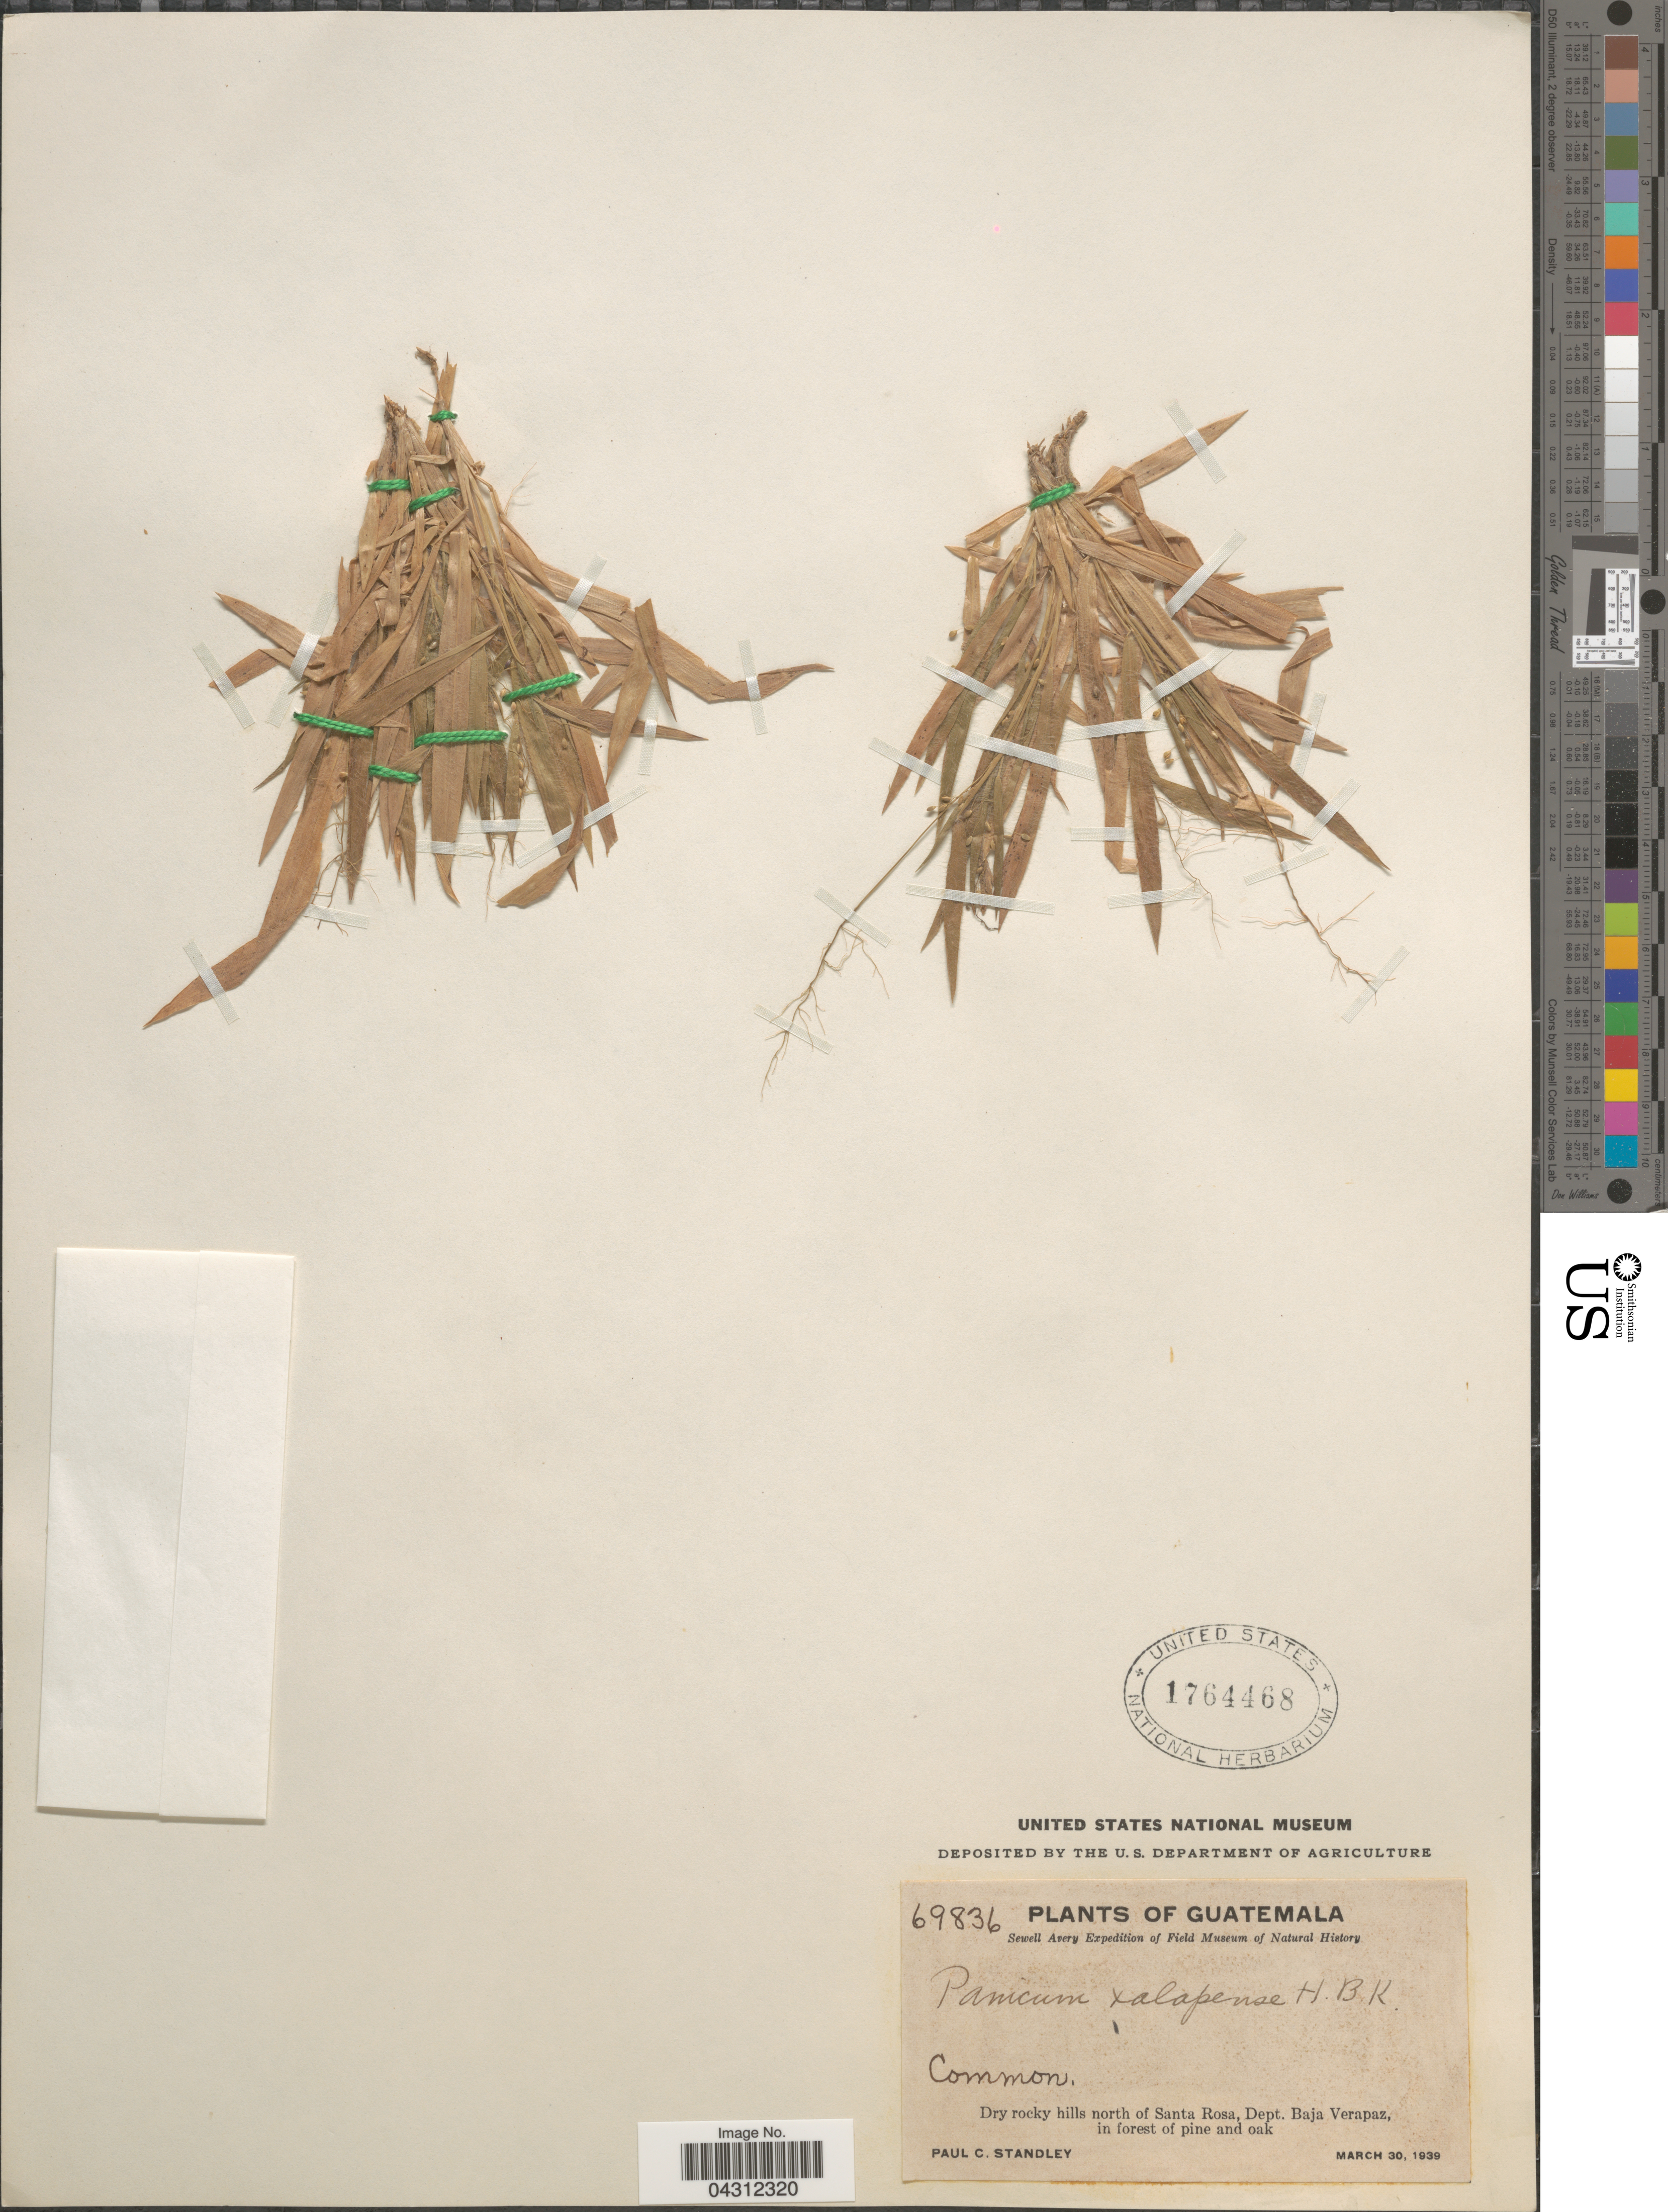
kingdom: Plantae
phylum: Tracheophyta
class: Liliopsida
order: Poales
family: Poaceae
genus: Dichanthelium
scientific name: Dichanthelium laxiflorum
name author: (Lam.) Gould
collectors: P. C. Standley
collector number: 69836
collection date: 1939-03-30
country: Guatemala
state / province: Baja Verapaz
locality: Sewell Avery Expedition. Dry rocky hills north of Santa Rosa, Dept. Baja Verapaz, in forest of pine and oak.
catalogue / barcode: US 1764468